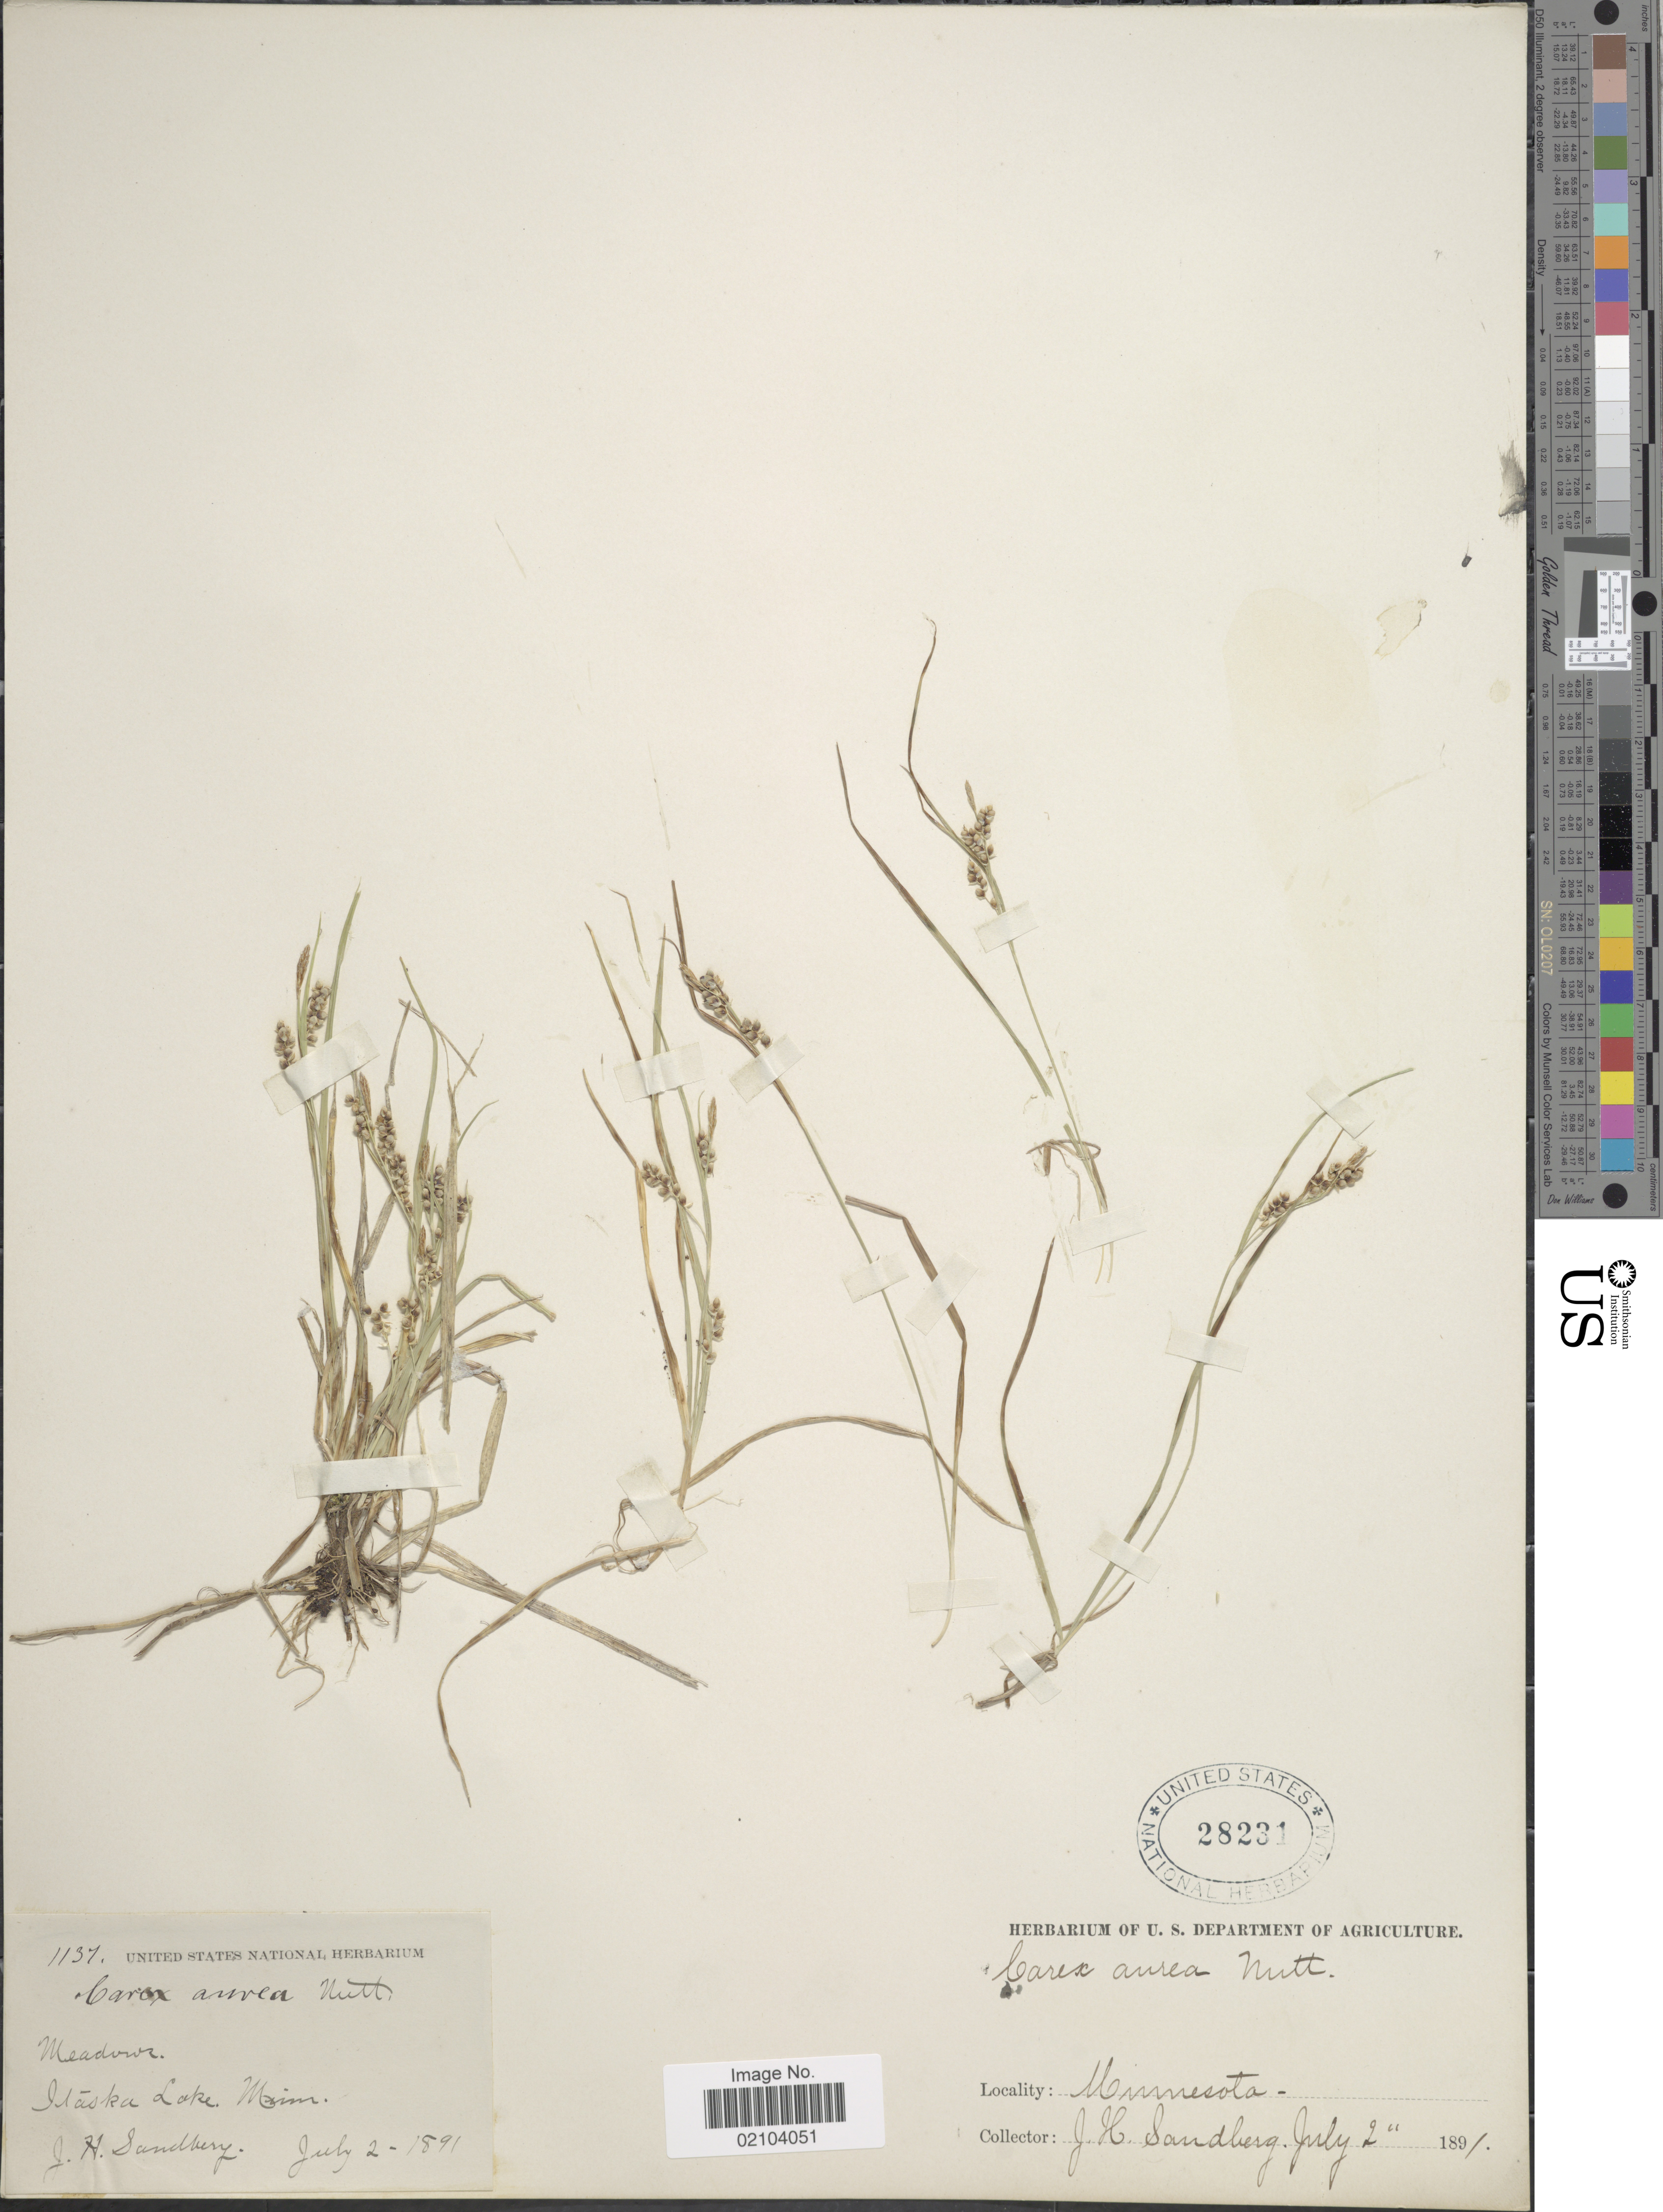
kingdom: Plantae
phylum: Tracheophyta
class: Liliopsida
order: Poales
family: Cyperaceae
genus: Carex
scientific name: Carex aurea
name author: Nutt.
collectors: J. H. Sandberg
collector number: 1137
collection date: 1891-07-02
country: United States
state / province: Minnesota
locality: Meadows. Maska Lake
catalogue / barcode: US 28231